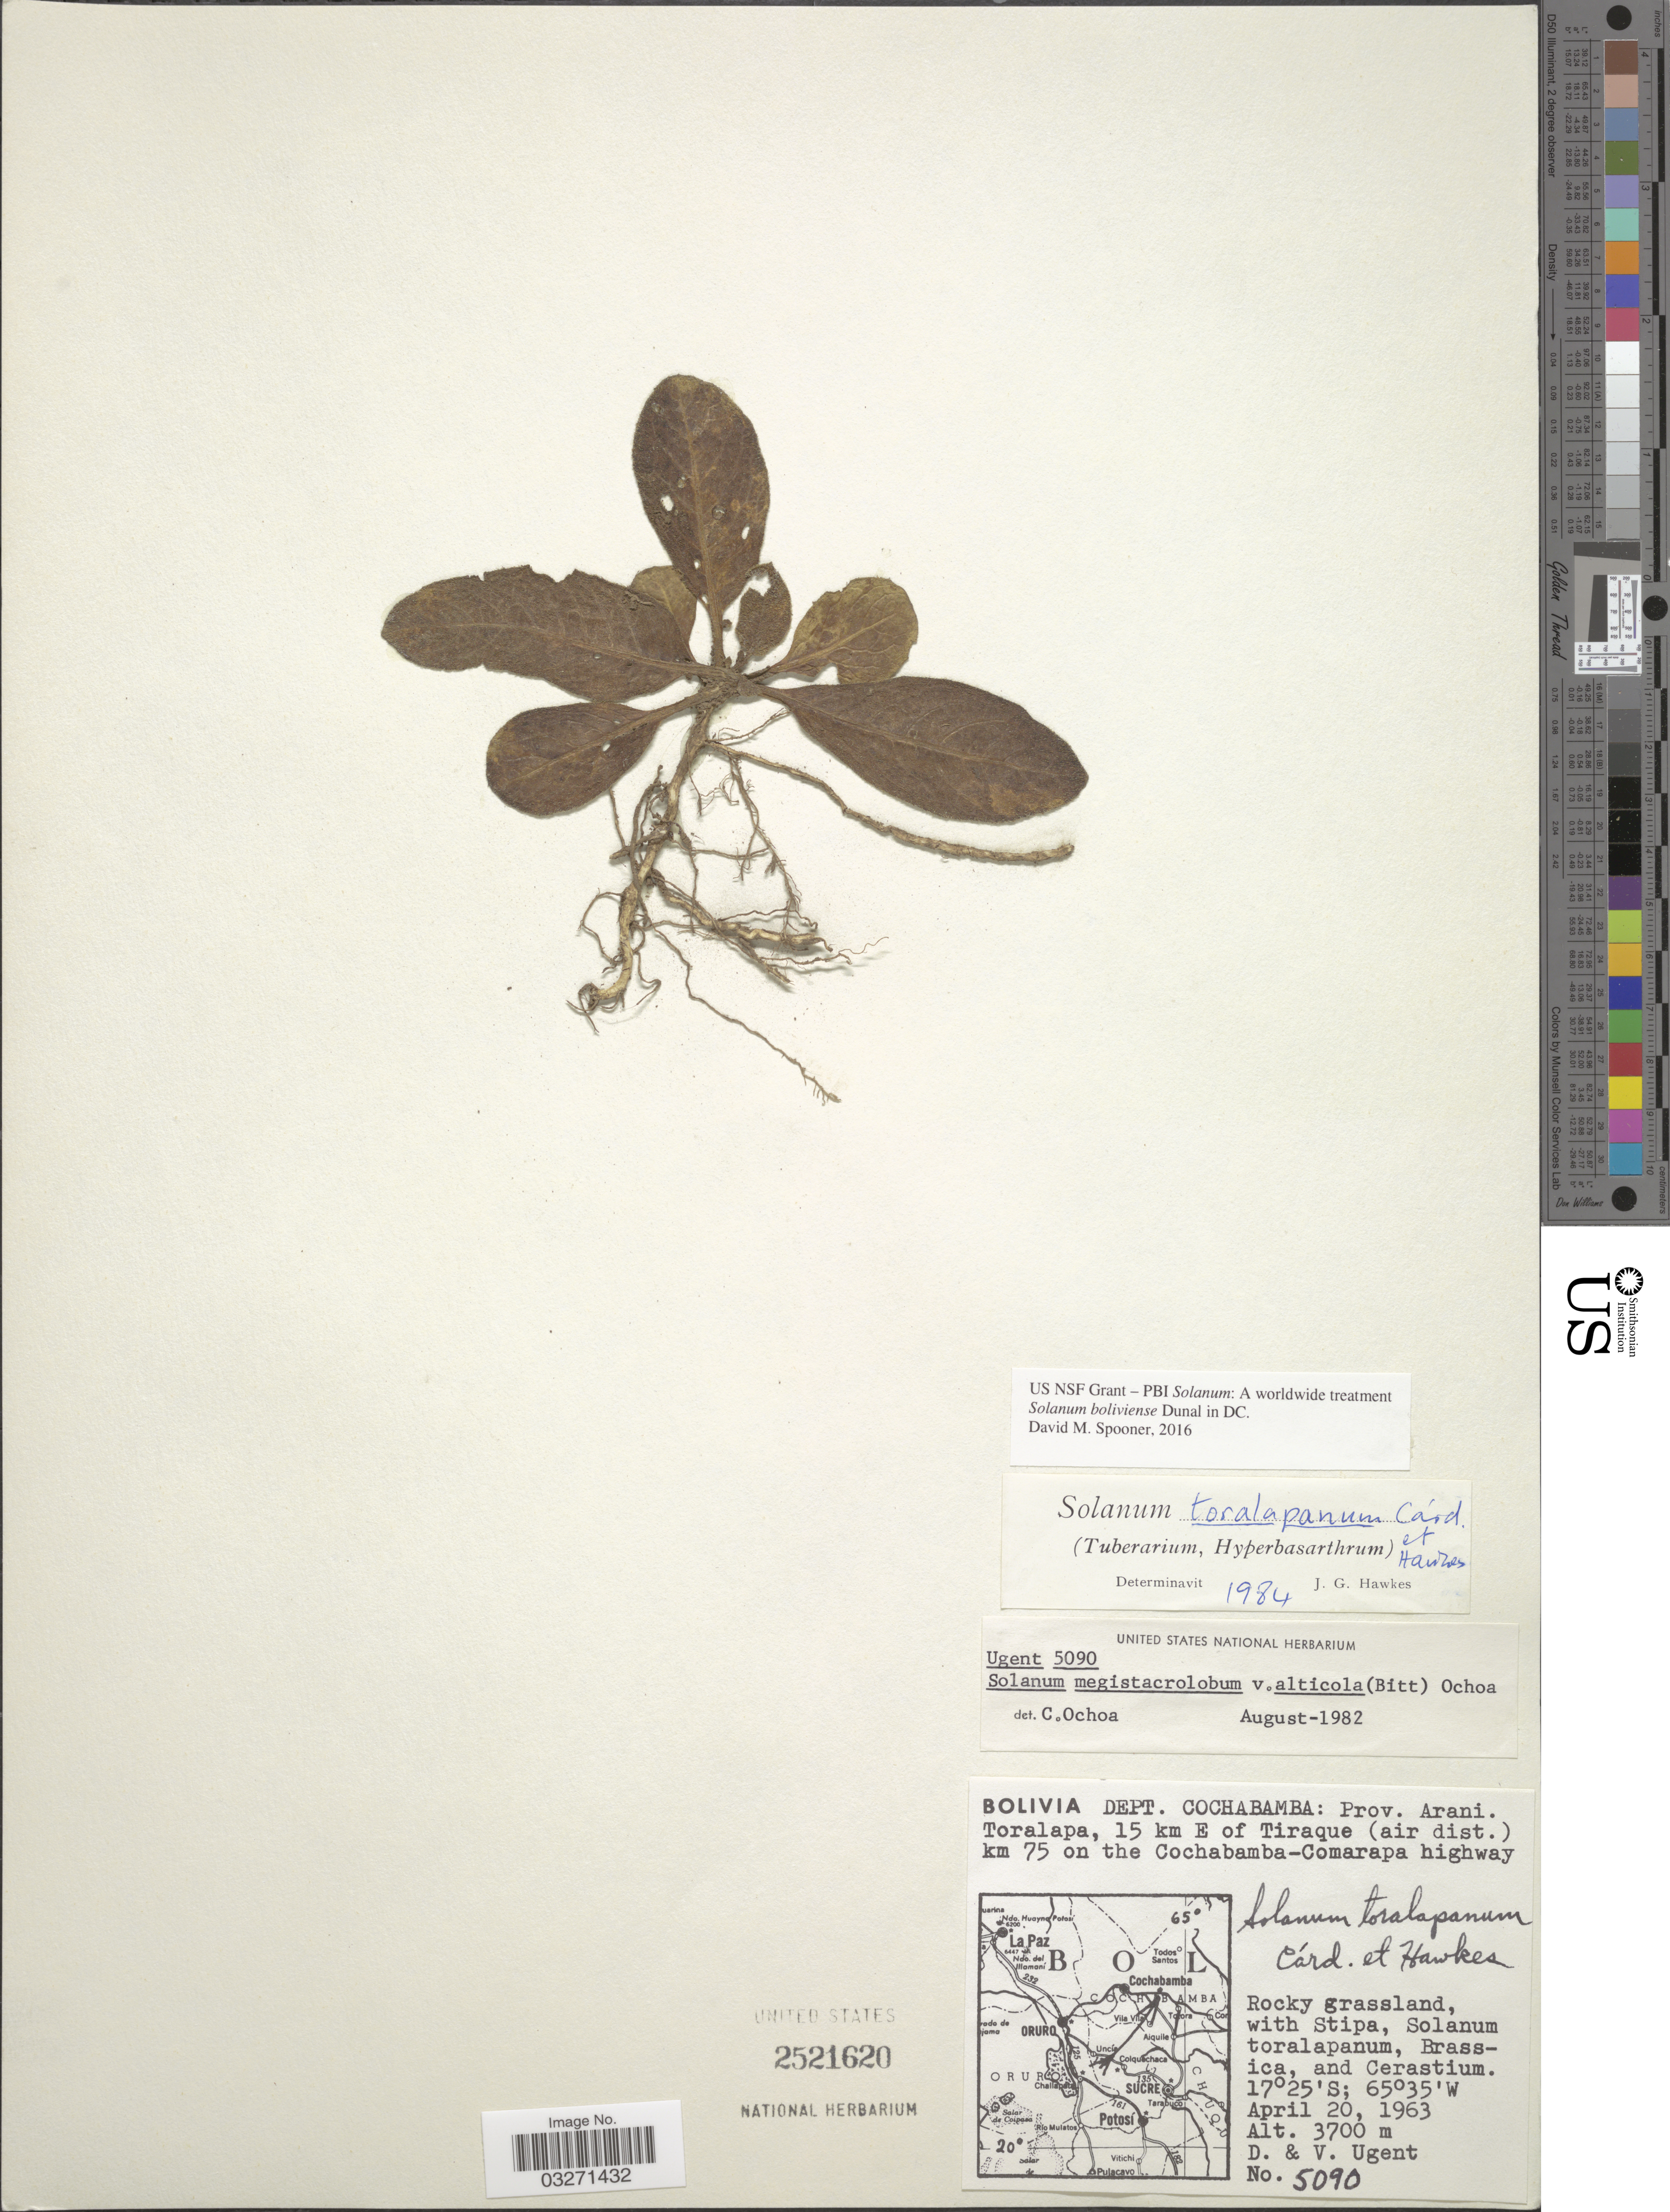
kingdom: Plantae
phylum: Tracheophyta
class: Magnoliopsida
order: Solanales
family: Solanaceae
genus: Solanum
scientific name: Solanum boliviense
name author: Dunal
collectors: D. Ugent & V. Ugent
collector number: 5090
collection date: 1963-04-20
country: Bolivia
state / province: Cochabamba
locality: Dept. Cochabamba: Prov. Arani. Toralapa, 15 km E of Tiraque (air dist.) km 75 on the Cochabamba-Comarapa highway.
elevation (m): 3700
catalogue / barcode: US 2521620